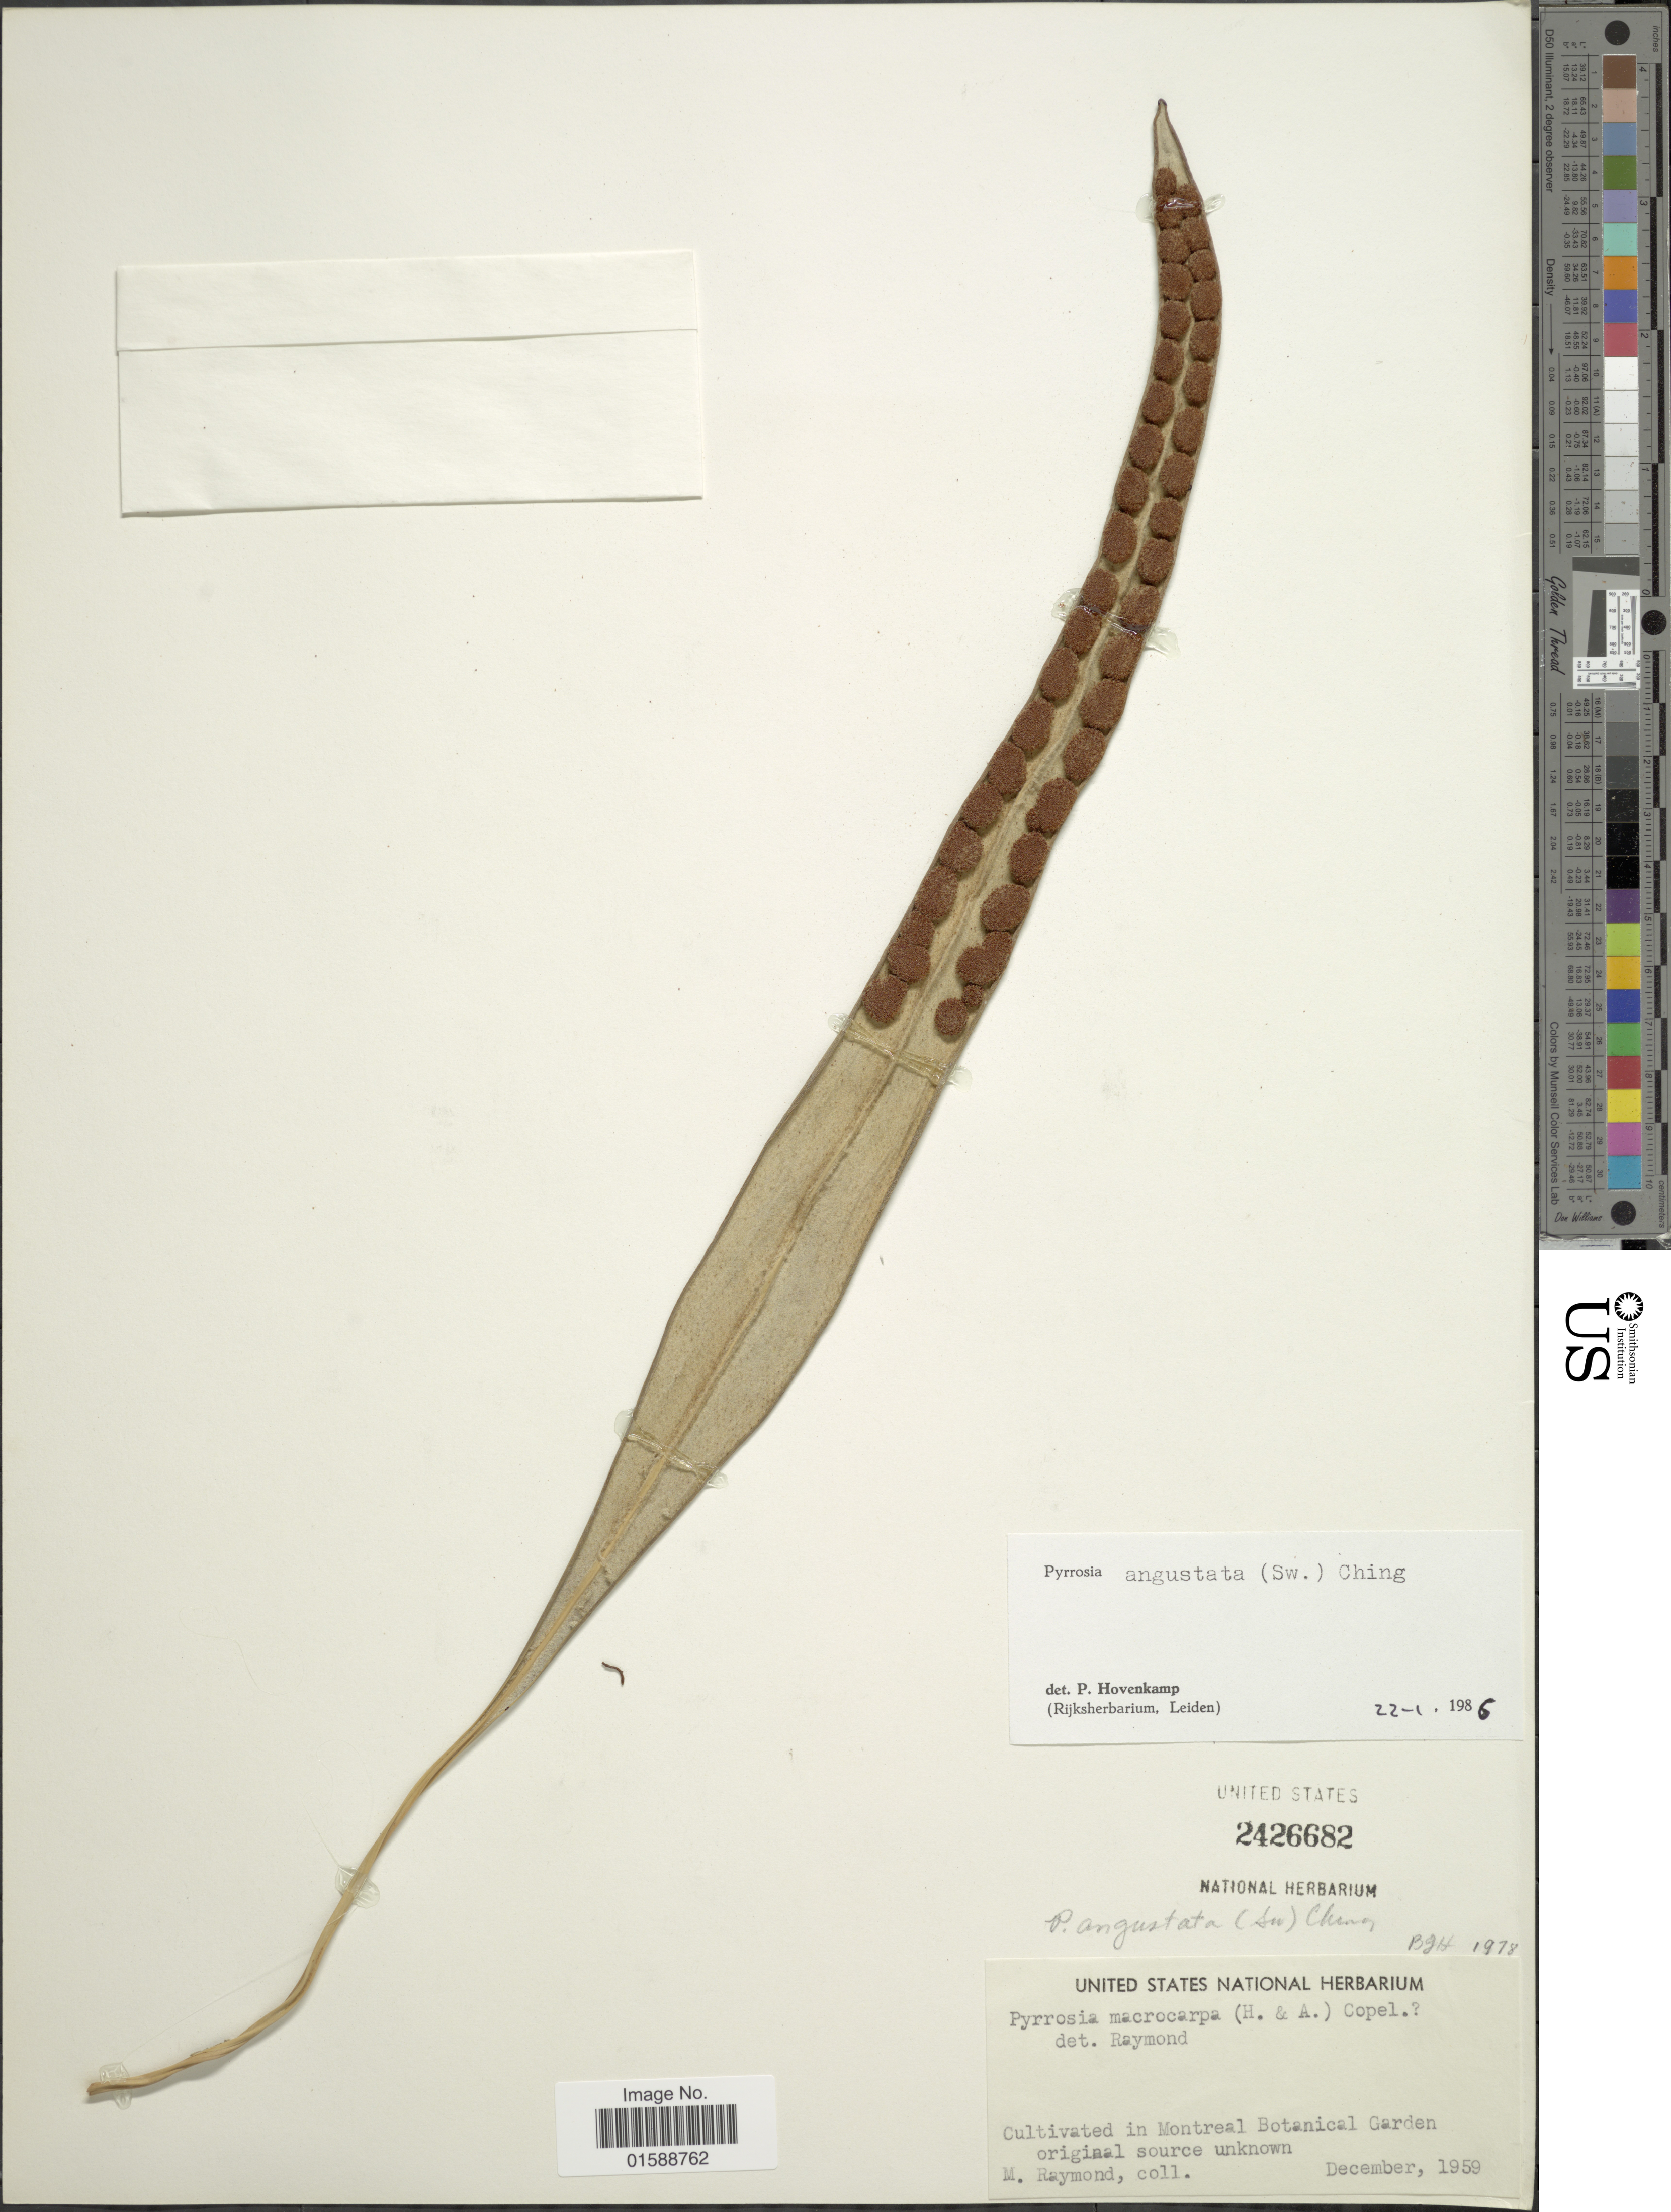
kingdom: Plantae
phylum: Tracheophyta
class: Polypodiopsida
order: Polypodiales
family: Polypodiaceae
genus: Pyrrosia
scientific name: Pyrrosia angustata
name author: (Sw.) Ching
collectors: M. Raymond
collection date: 1959-12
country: Canada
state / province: Quebec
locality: Montreal Botanical Garden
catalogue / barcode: US 2426682